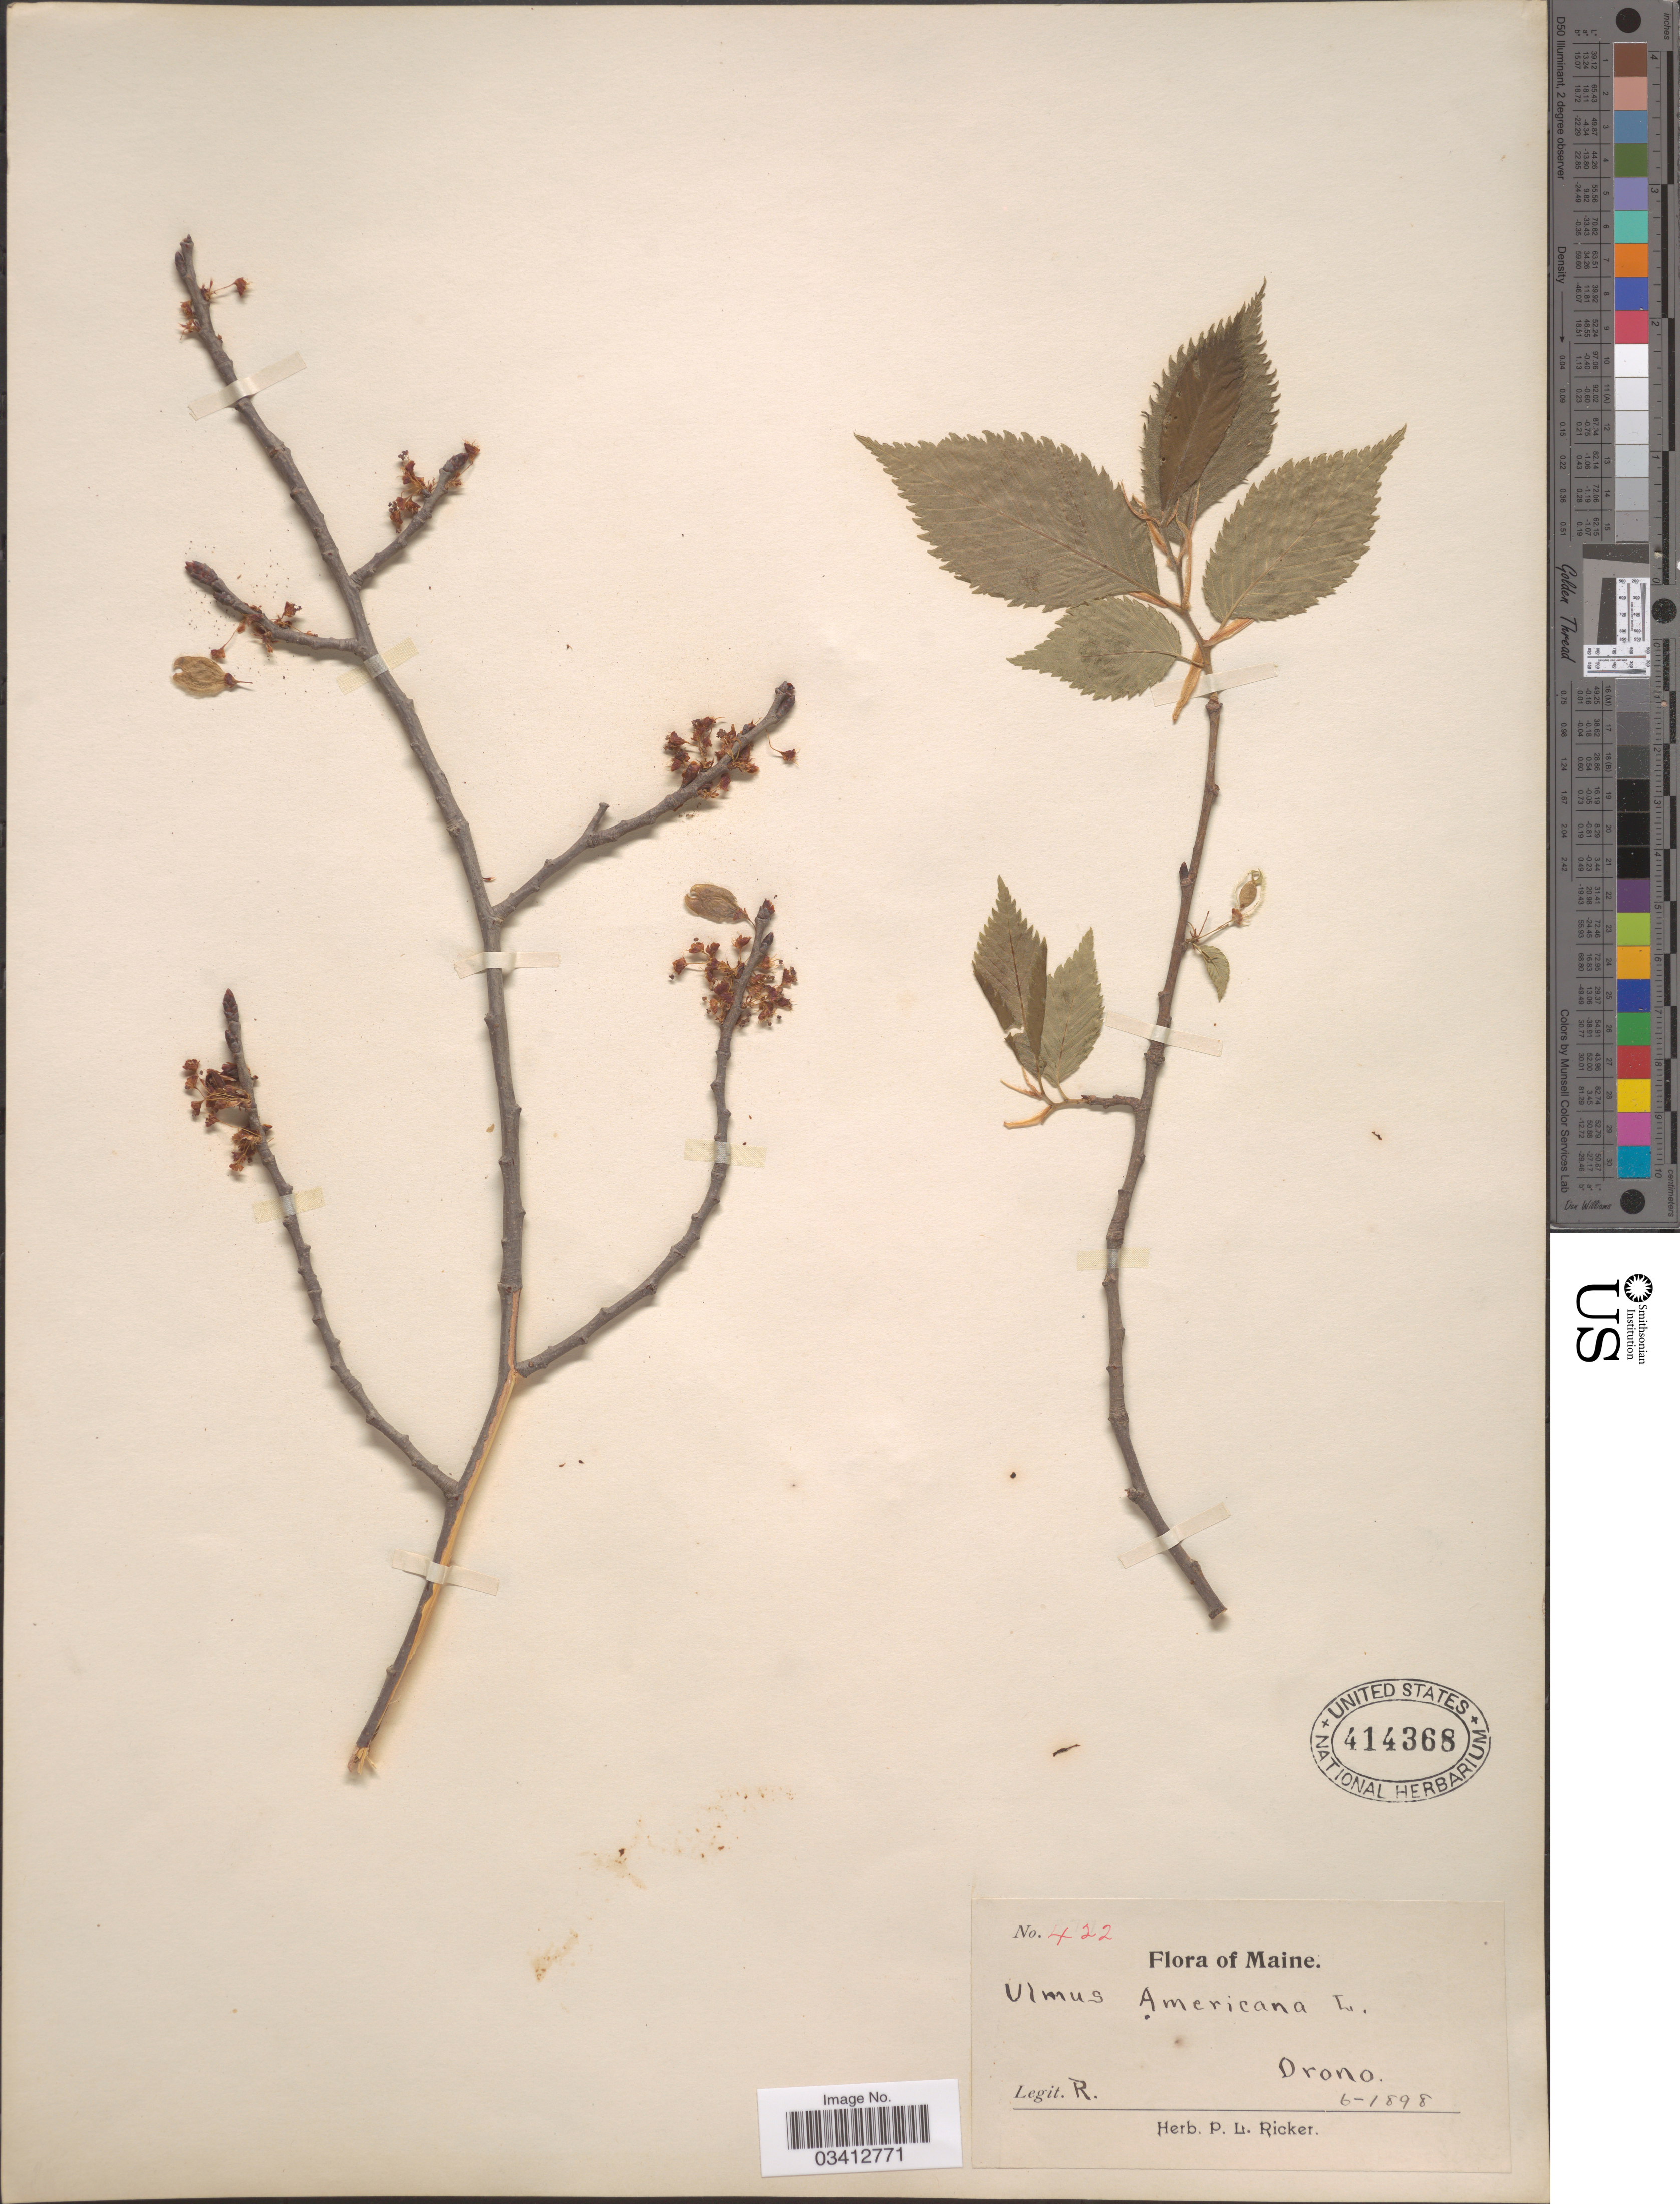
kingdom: Plantae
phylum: Tracheophyta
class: Magnoliopsida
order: Rosales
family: Ulmaceae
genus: Ulmus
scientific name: Ulmus americana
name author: L.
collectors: P. Ricker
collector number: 422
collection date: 1898-06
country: United States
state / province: Maine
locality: Orono.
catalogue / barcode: US 414368